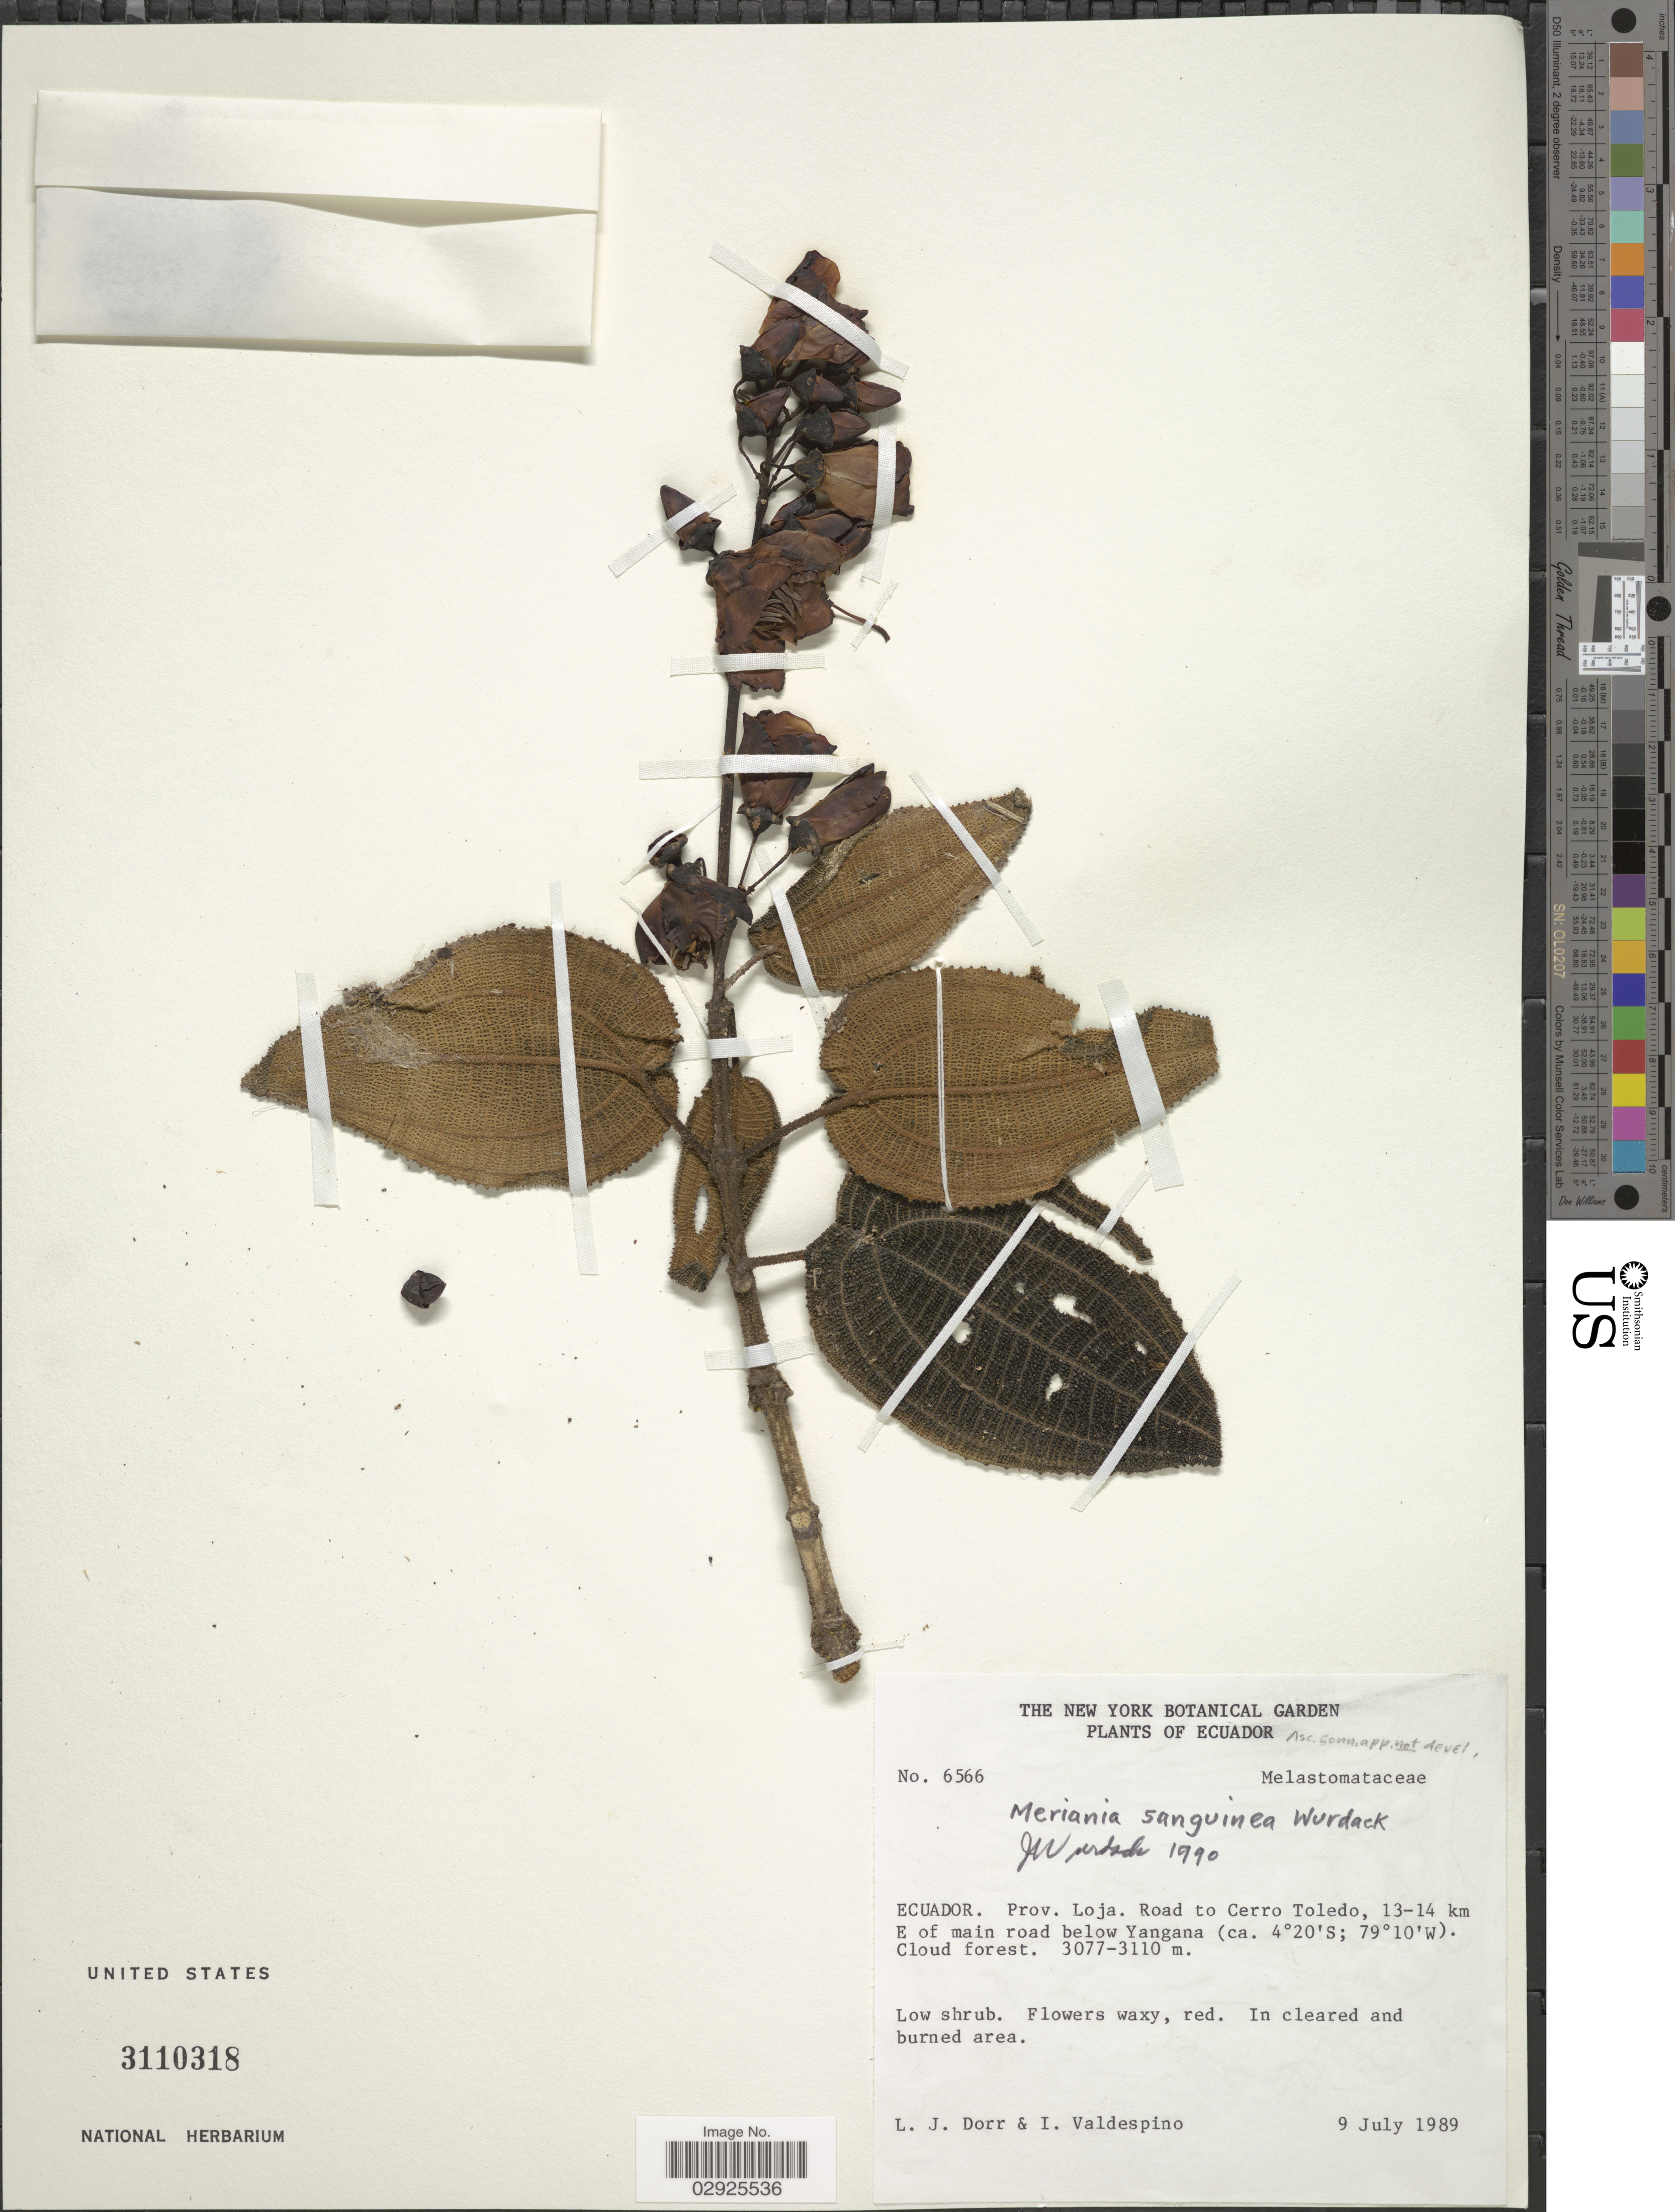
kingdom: Plantae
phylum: Tracheophyta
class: Magnoliopsida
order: Myrtales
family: Melastomataceae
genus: Meriania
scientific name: Meriania sanguinea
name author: Wurdack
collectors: L. J. Dorr & I. Valdespino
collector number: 6566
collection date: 1989-07-09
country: Ecuador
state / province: Loja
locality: Prov. Loja, Road to Cerro Toledo, 13-14 km E of main below Yangana.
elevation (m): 3077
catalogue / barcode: US 3110318